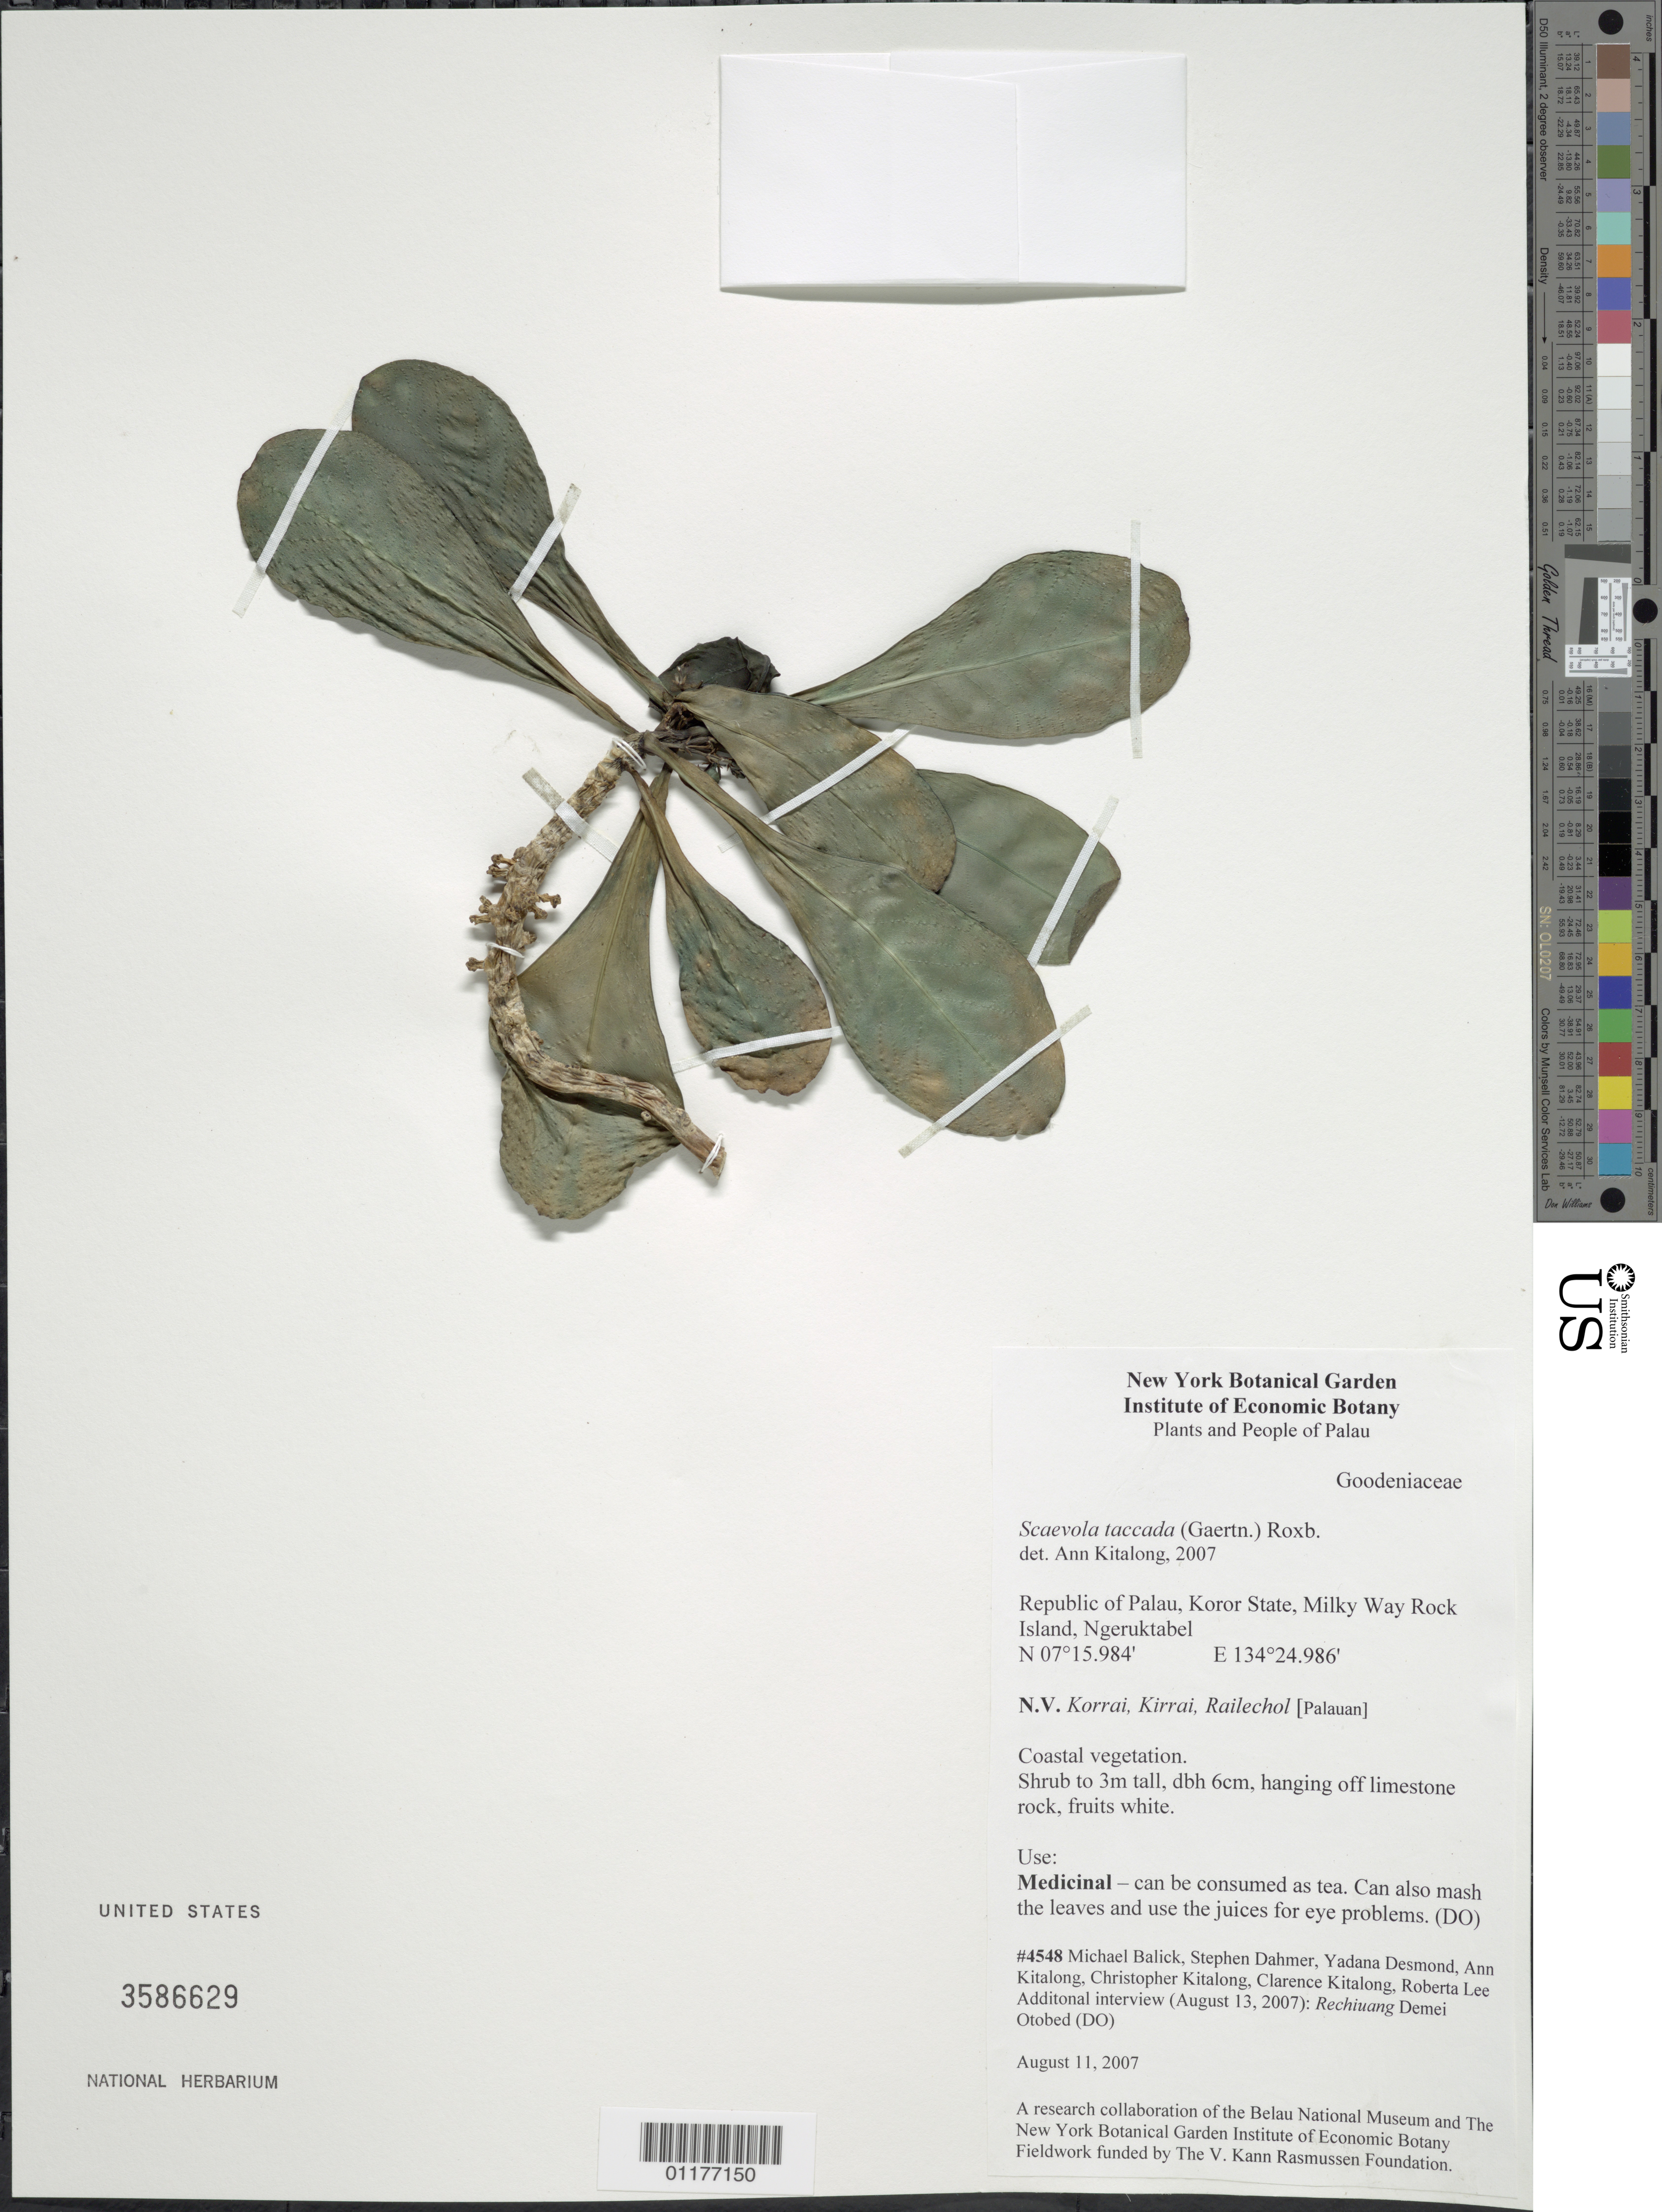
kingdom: Plantae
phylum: Tracheophyta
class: Magnoliopsida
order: Asterales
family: Goodeniaceae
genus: Scaevola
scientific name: Scaevola taccada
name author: (Gaertn.) Roxb.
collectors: M. Balick, S. Dahmer, Y. Desmond, A. Kitalong, C. Kitalong, C. Kitalong & R. Lee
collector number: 4548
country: Palau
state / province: Koror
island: Ngeruktabel [Urukthapel]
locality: Milky Way Rock Island, Ngeruktabel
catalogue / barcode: US 3586629